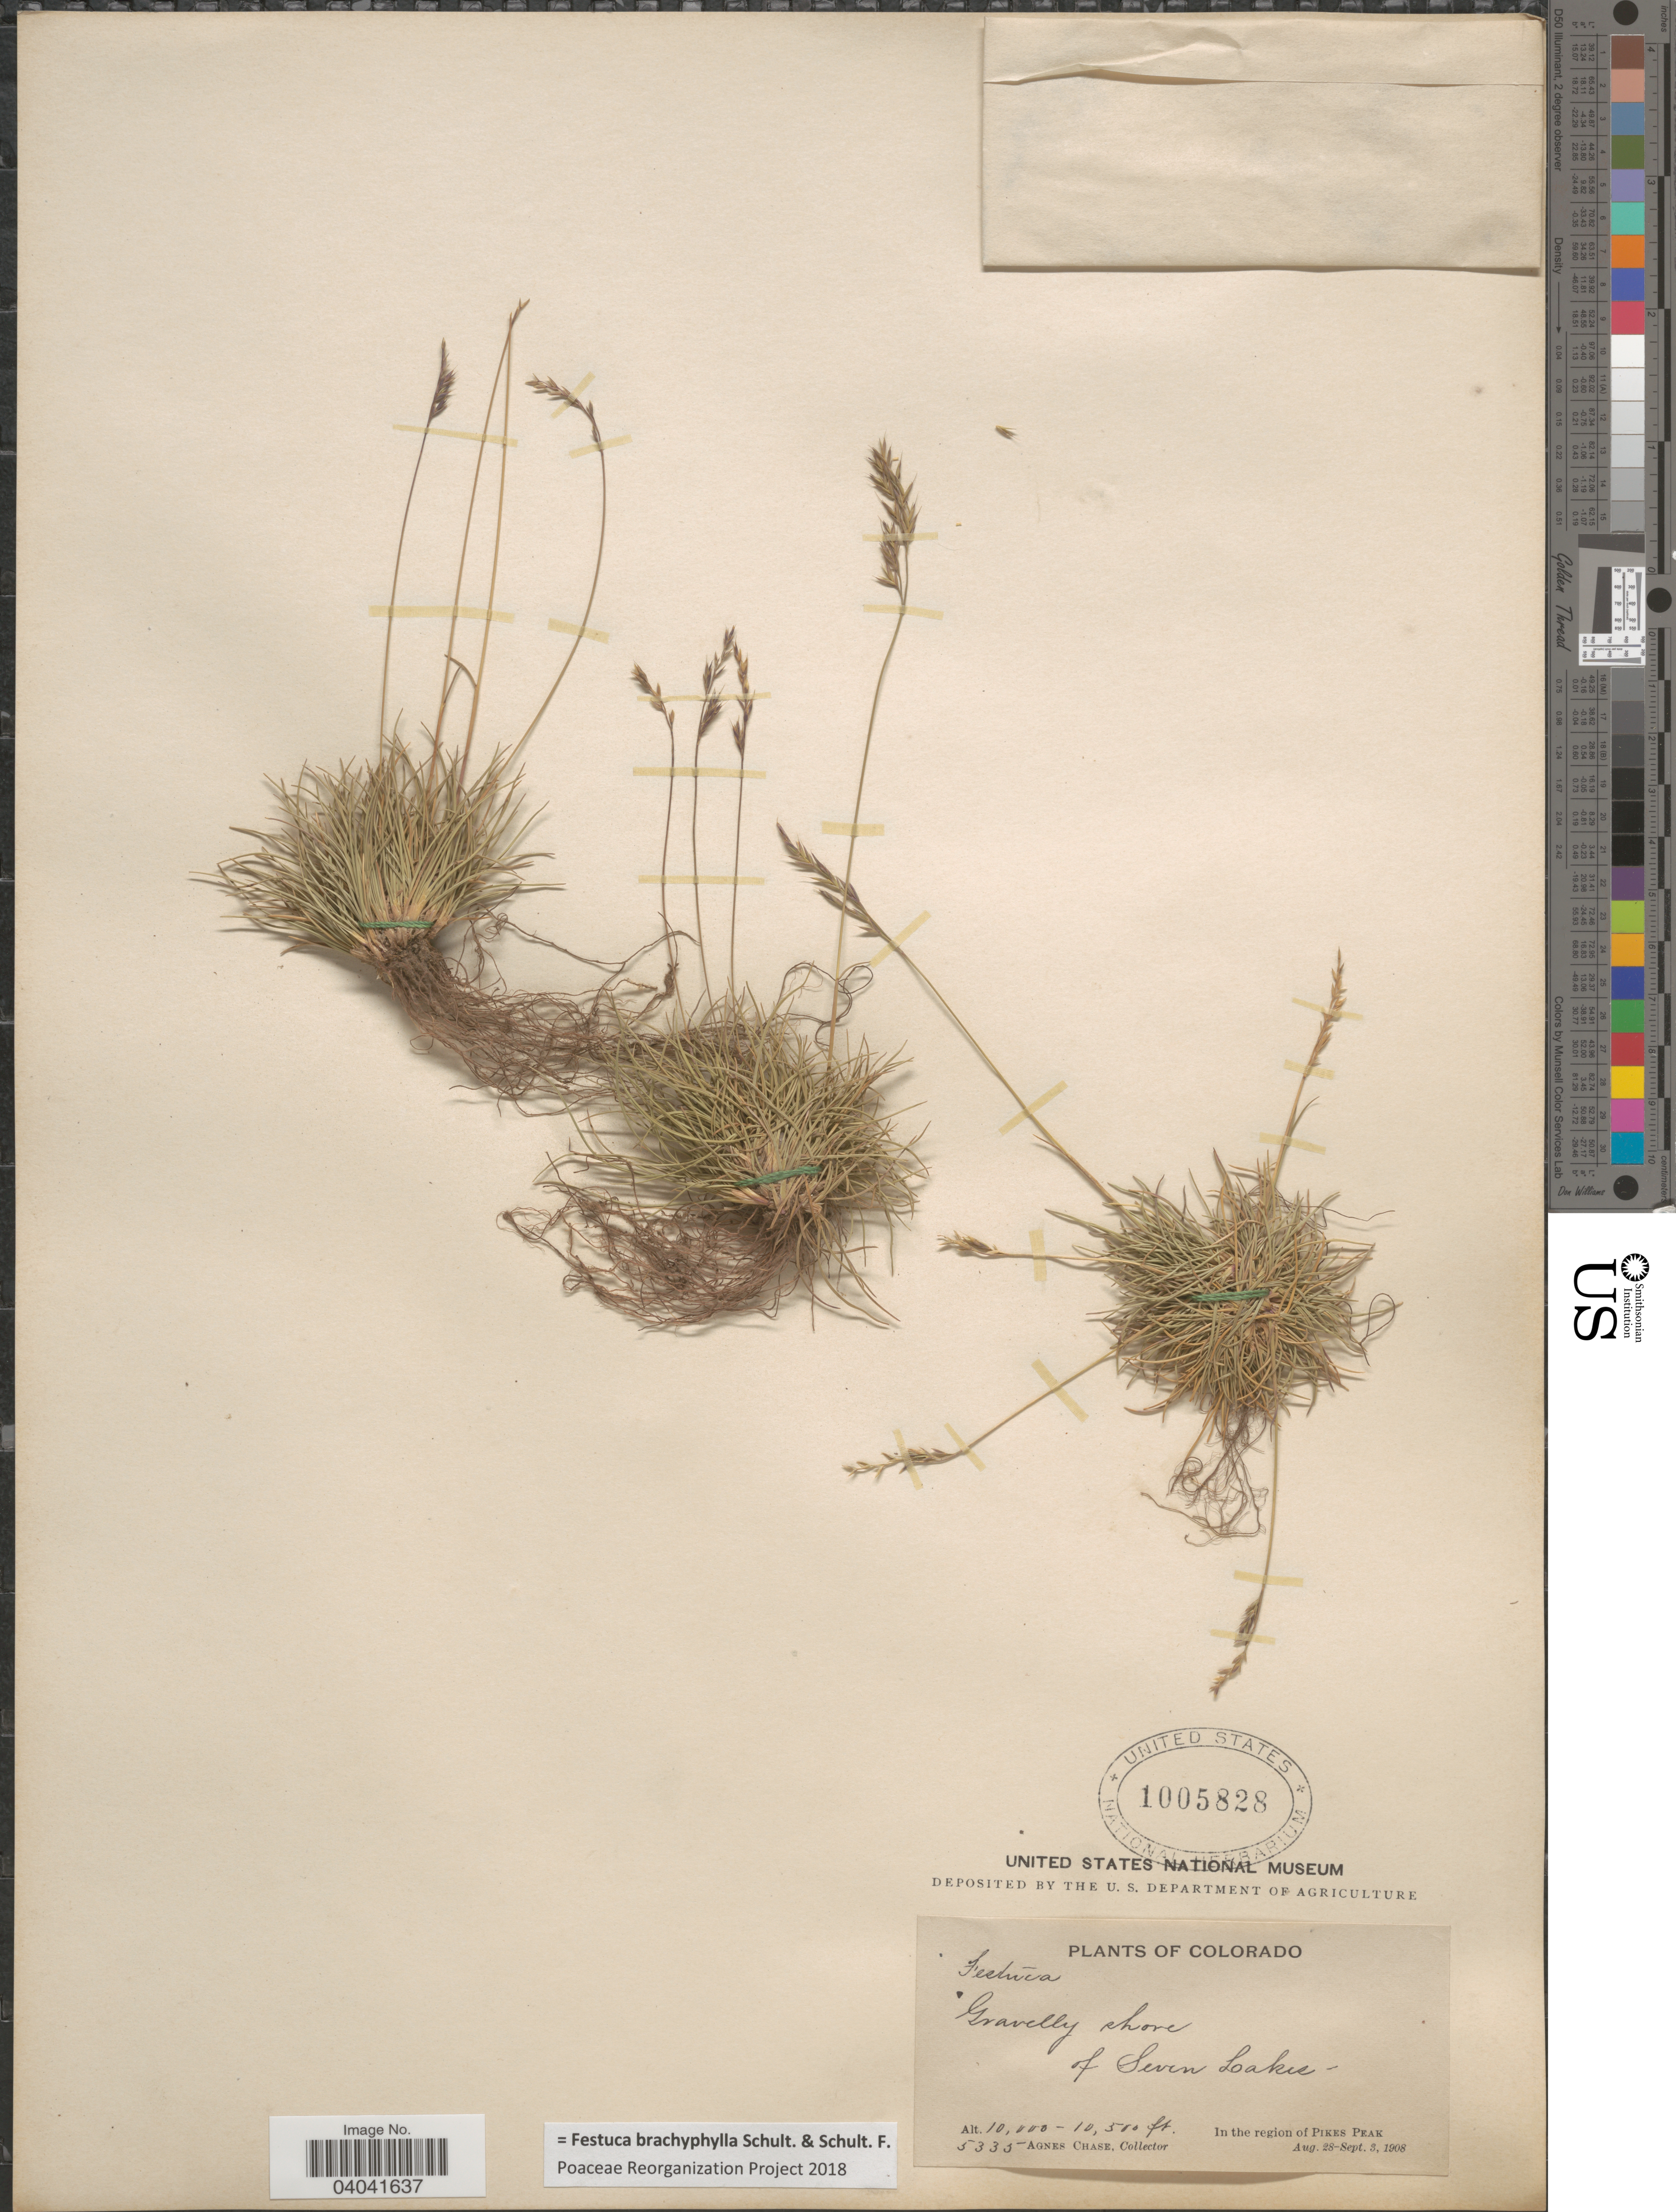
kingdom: Plantae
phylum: Tracheophyta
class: Liliopsida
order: Poales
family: Poaceae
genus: Festuca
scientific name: Festuca brachyphylla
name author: Schult. & Schult. f.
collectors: A. Chase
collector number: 5335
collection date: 1908-08-28/1908-09-03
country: United States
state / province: Colorado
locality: Gravelly shore of Seven Lakes. In the region of Pikes Peak.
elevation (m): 3048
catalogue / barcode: US 1005828